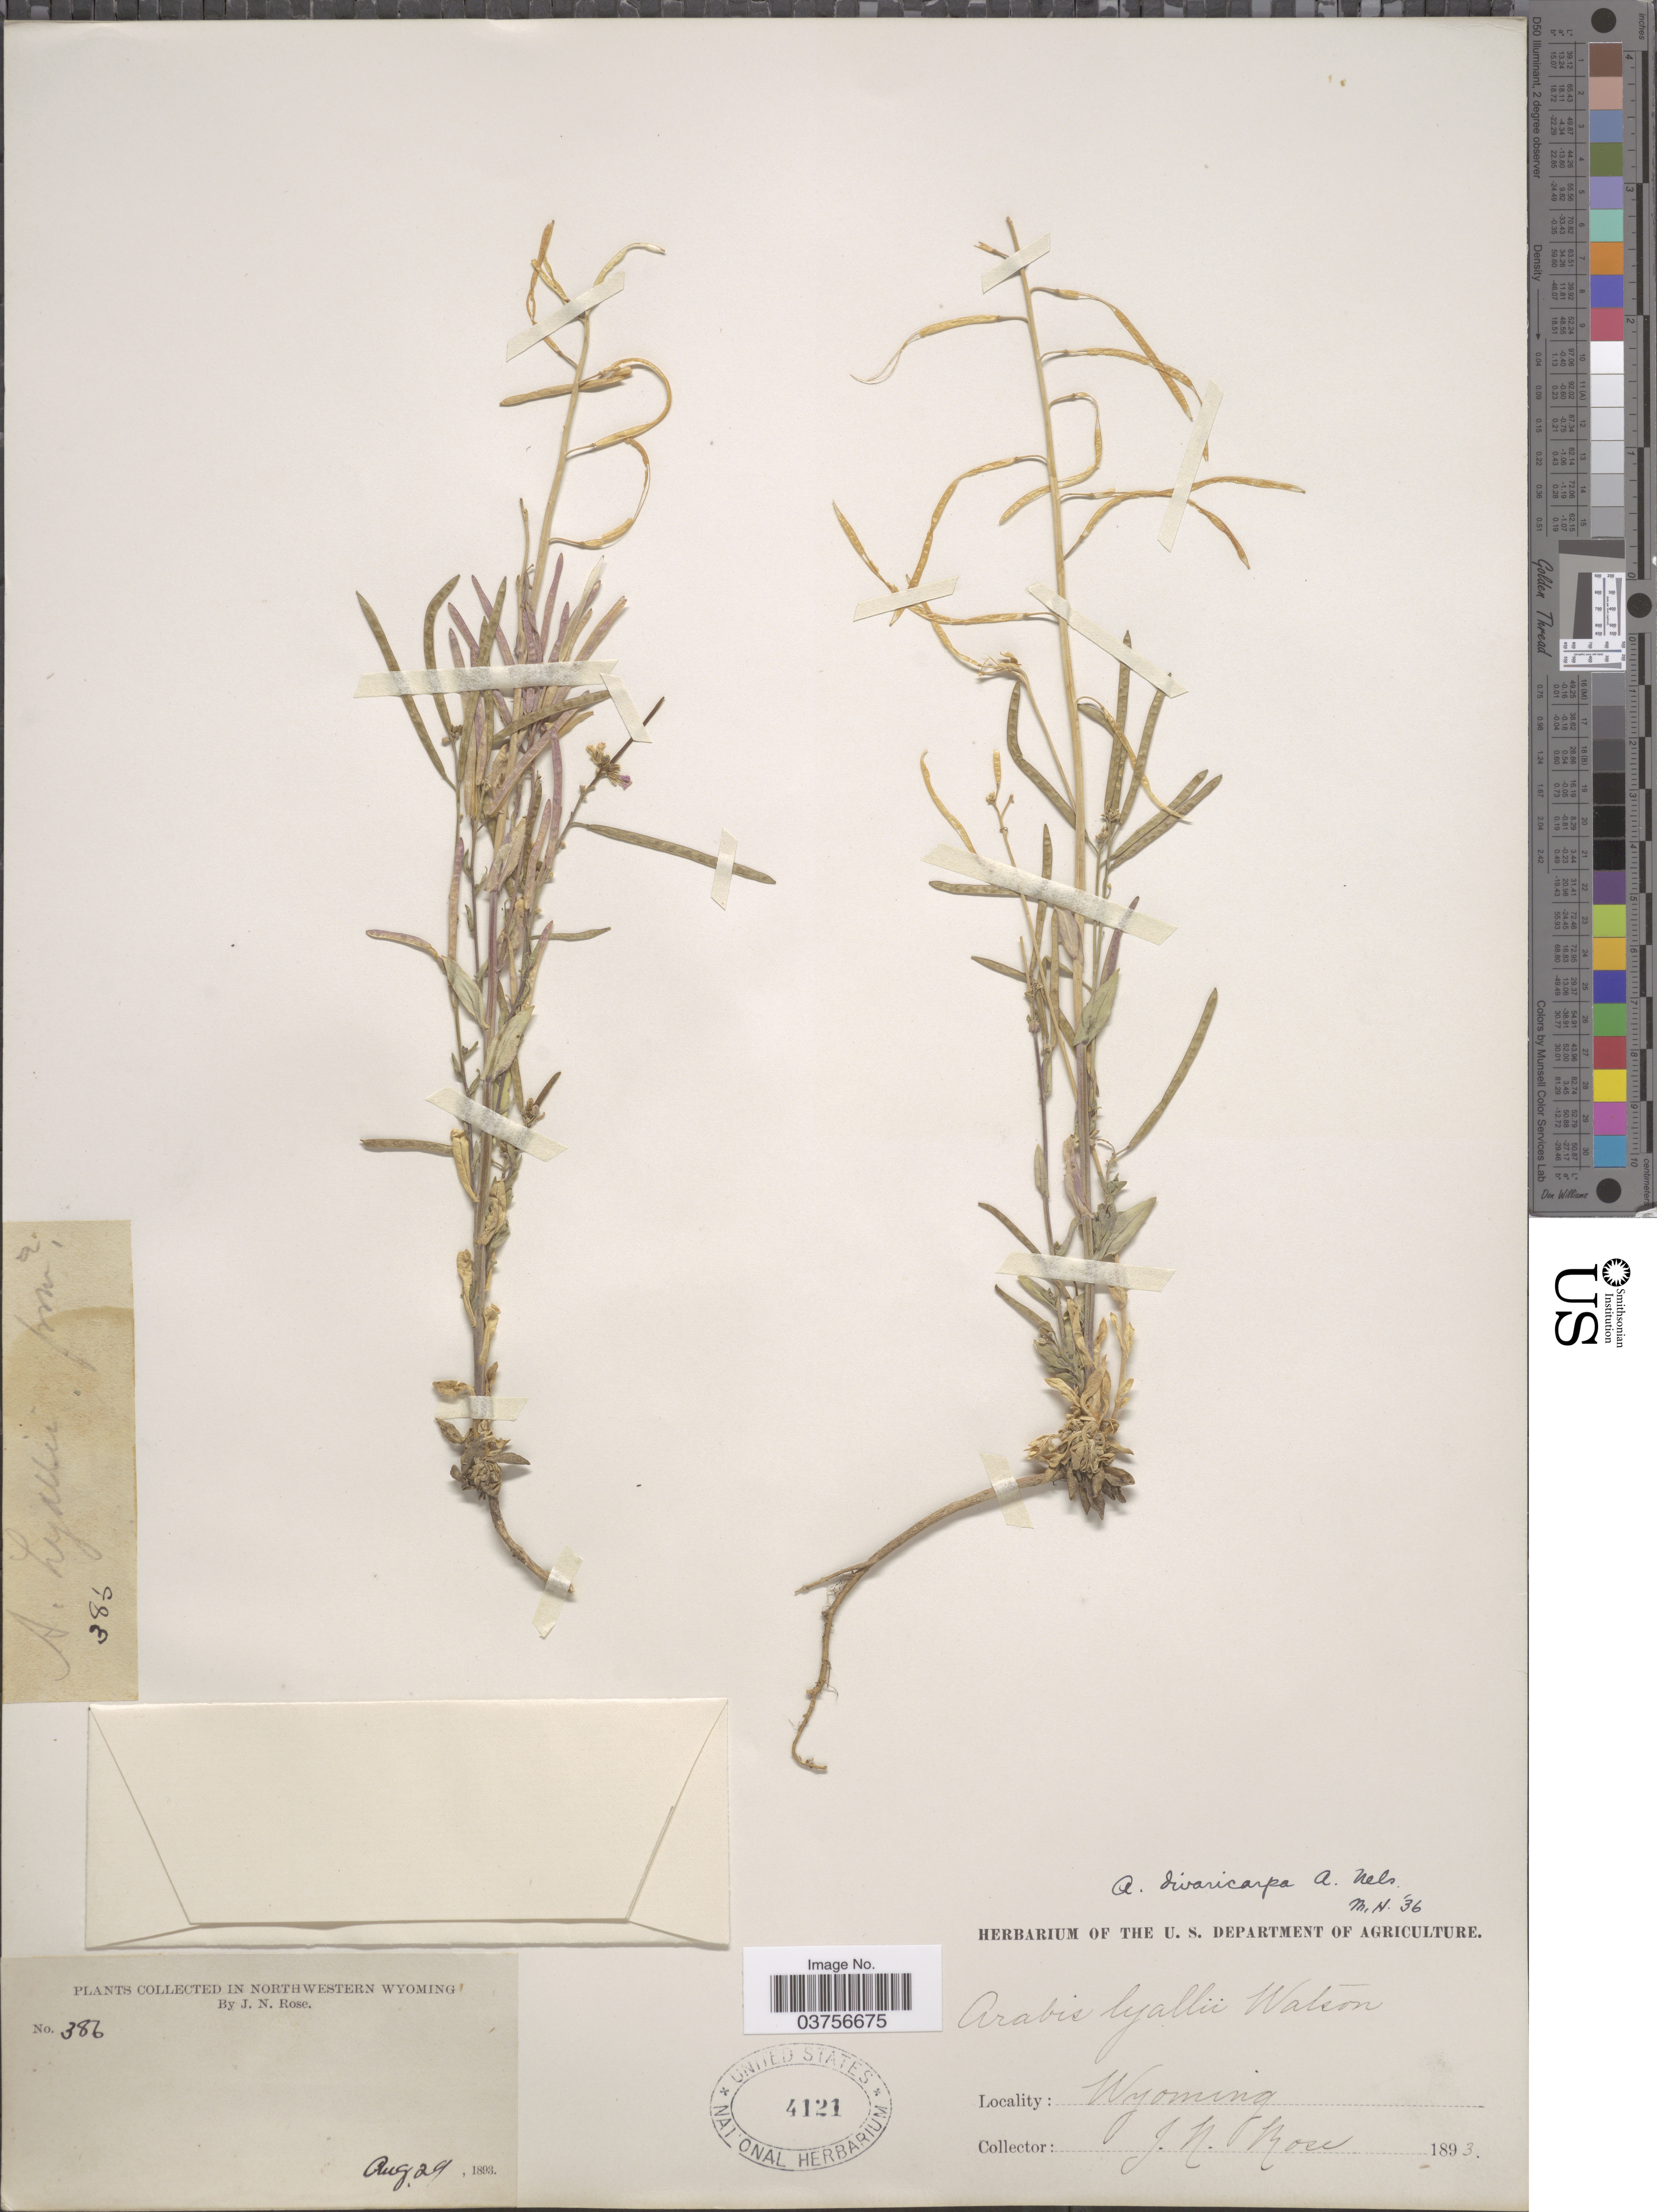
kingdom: Plantae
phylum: Tracheophyta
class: Magnoliopsida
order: Brassicales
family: Brassicaceae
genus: Arabis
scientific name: Arabis divaricarpa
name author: A. Nelson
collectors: J. N. Rose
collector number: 386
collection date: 1893-08-29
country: United States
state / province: Wyoming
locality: Northwestern Wyoming.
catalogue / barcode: US 4121